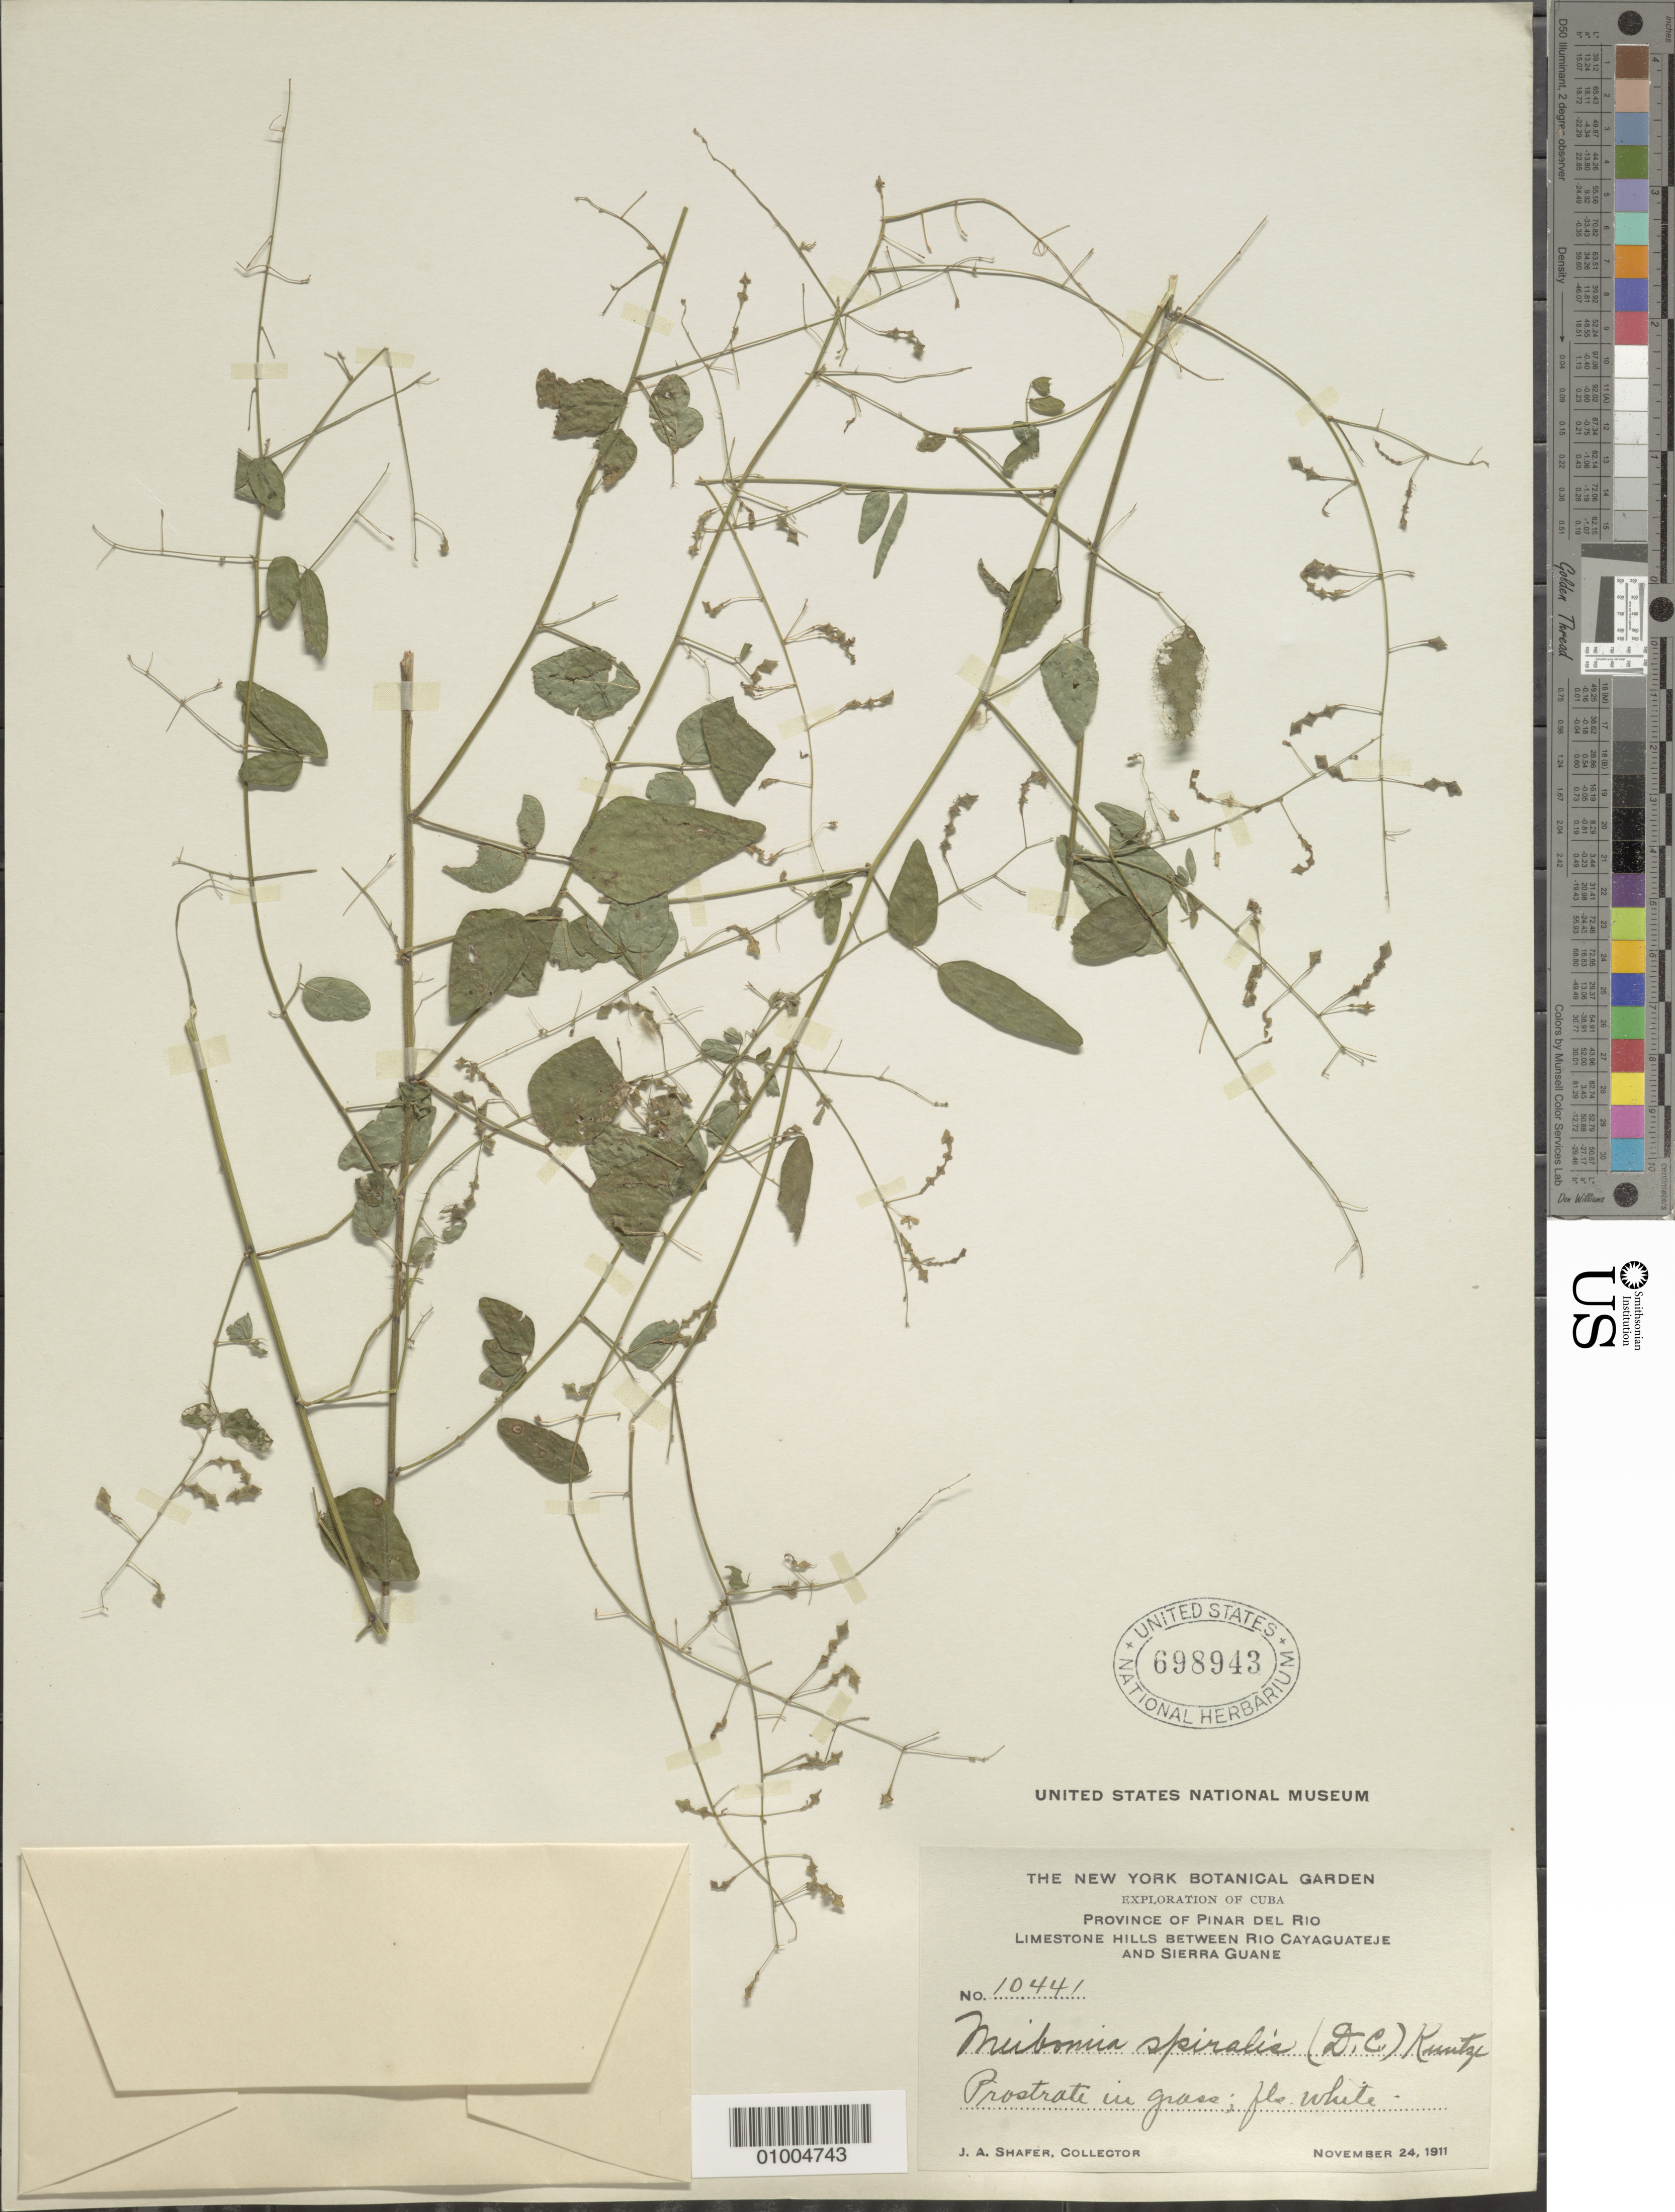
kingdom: Plantae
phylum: Tracheophyta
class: Magnoliopsida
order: Fabales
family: Fabaceae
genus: Desmodium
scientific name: Desmodium procumbens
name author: (Mill.) Hitchc.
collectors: J. A. Shafer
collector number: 10441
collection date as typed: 24 Nov 1911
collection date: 1911-11-24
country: Cuba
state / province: Pinar del Rio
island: Cuba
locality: Limestone Hills between Rio Cayaguateje and Sierra Gauane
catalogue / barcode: US 698943